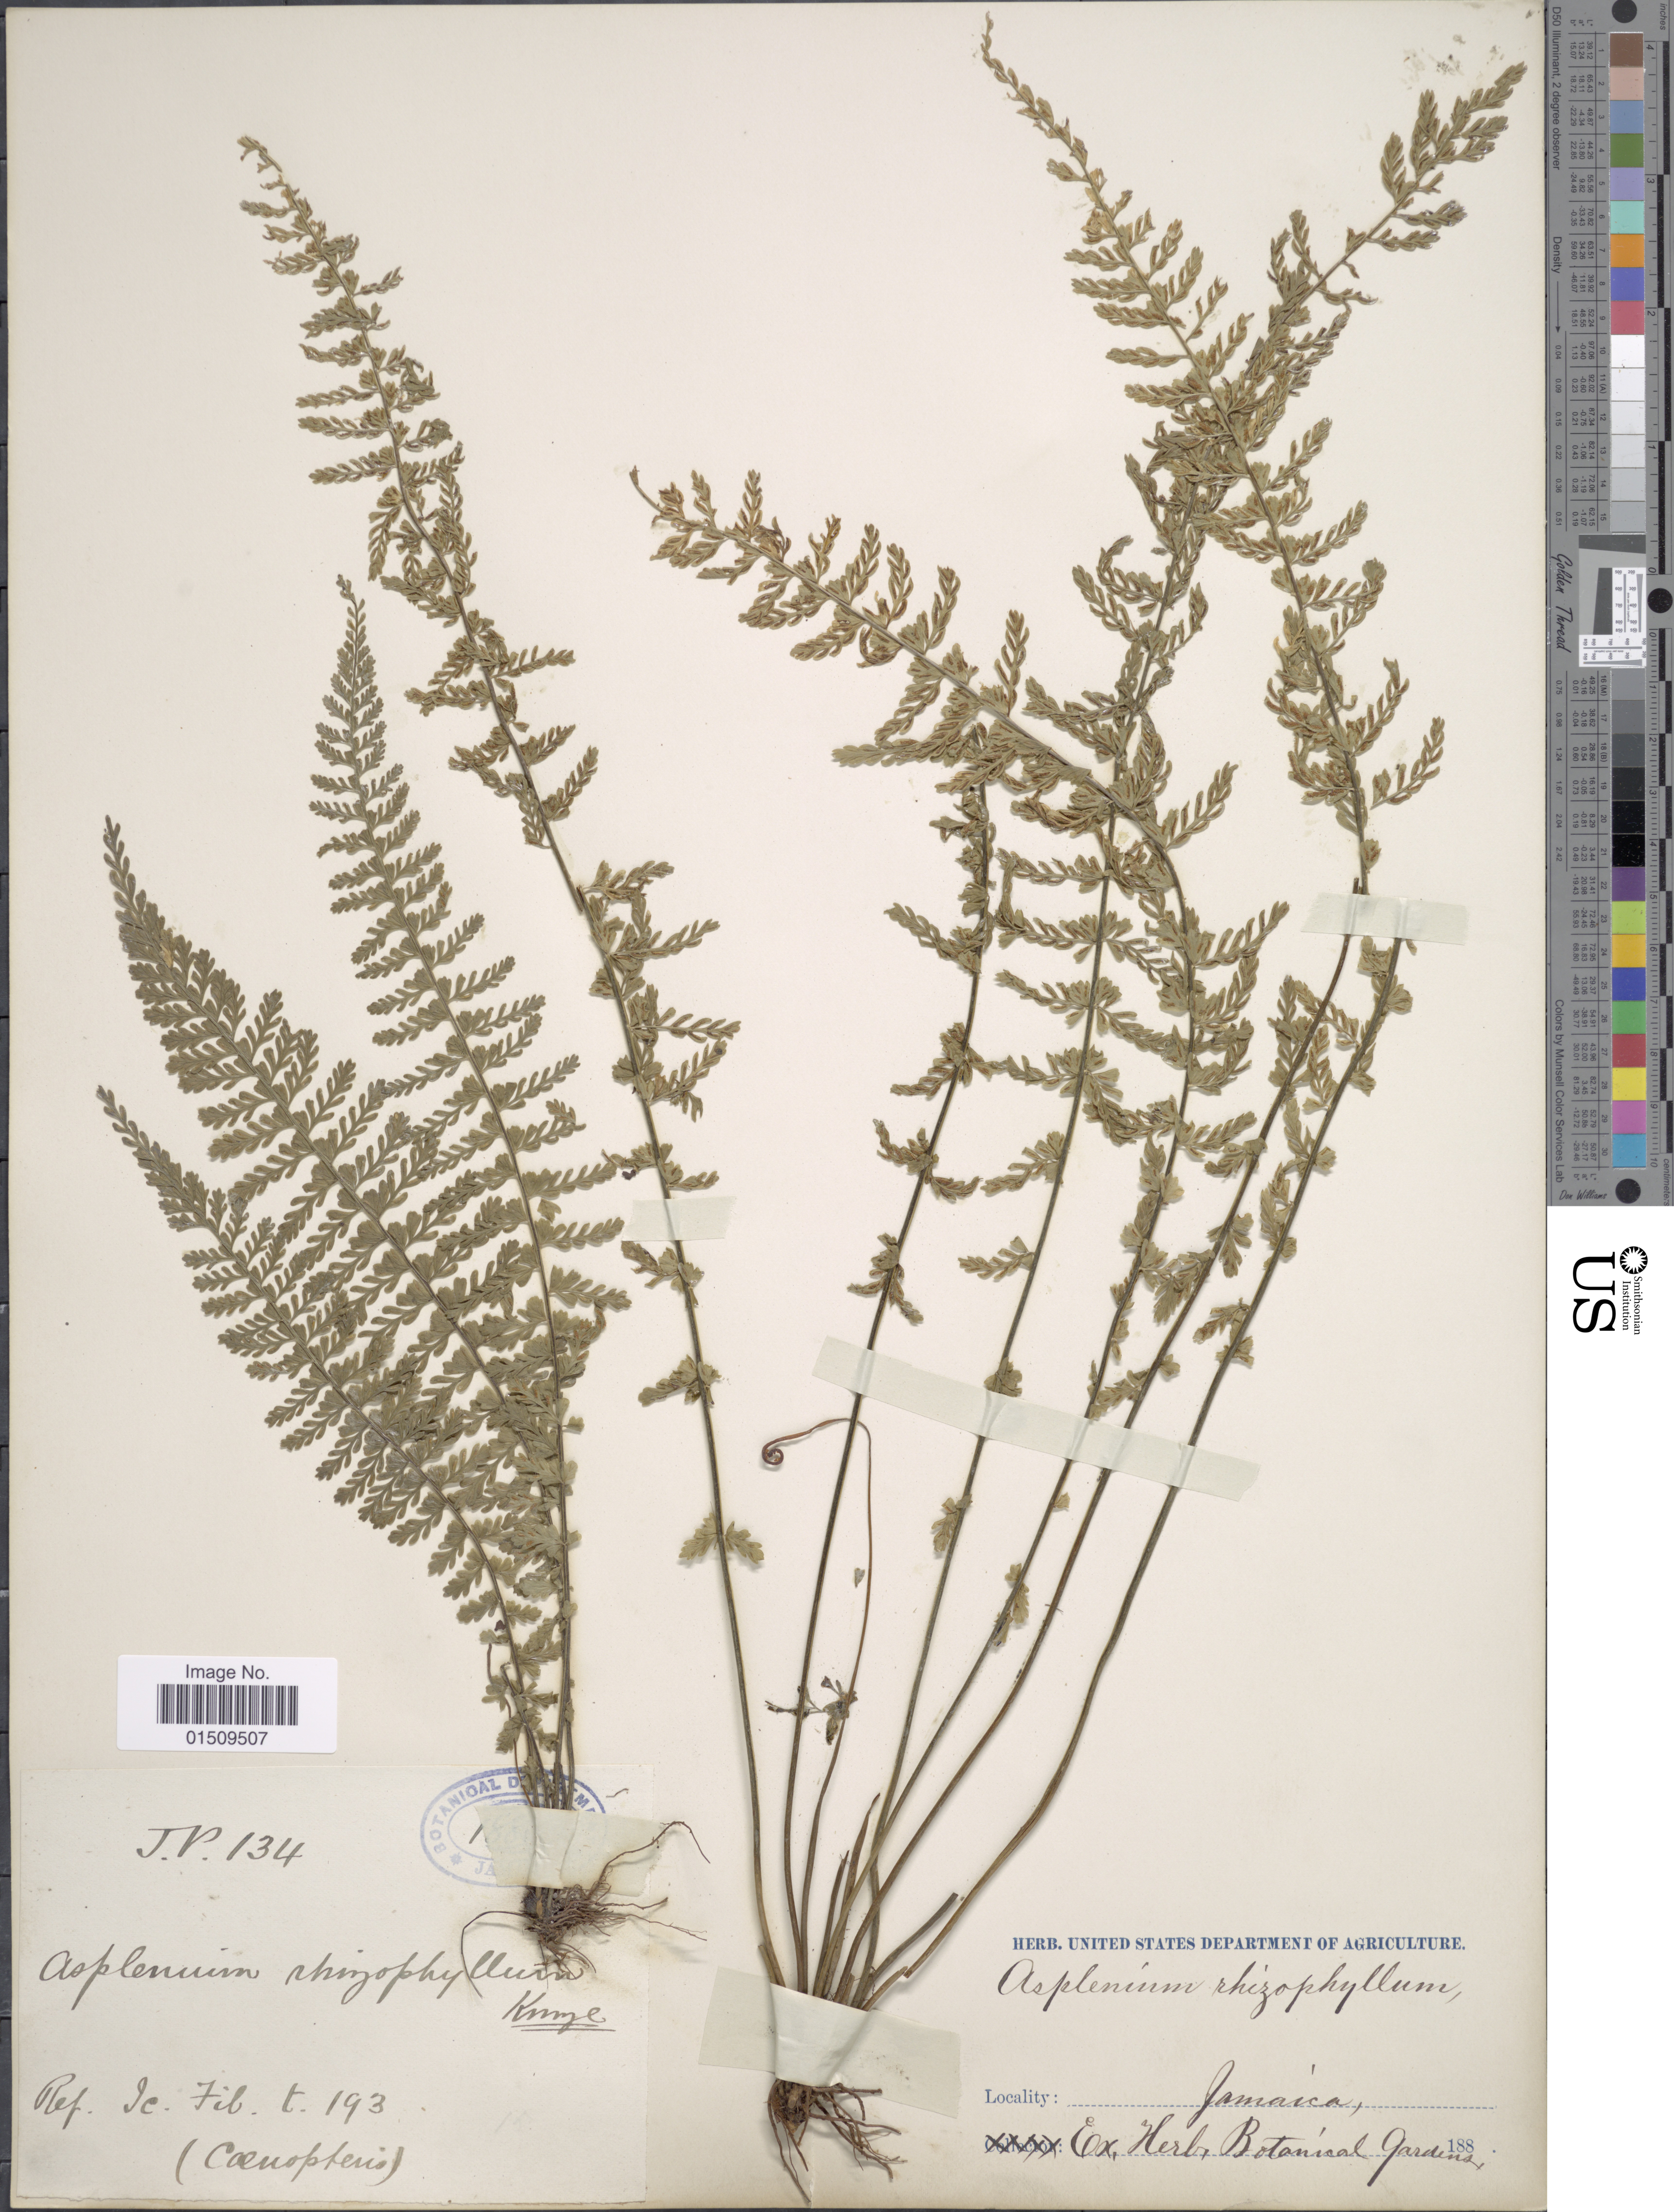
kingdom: Plantae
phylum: Tracheophyta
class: Polypodiopsida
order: Polypodiales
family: Aspleniaceae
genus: Asplenium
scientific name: Asplenium sciadophilum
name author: Proctor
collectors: J.P.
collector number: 134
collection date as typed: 188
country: Jamaica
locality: Jamaica.